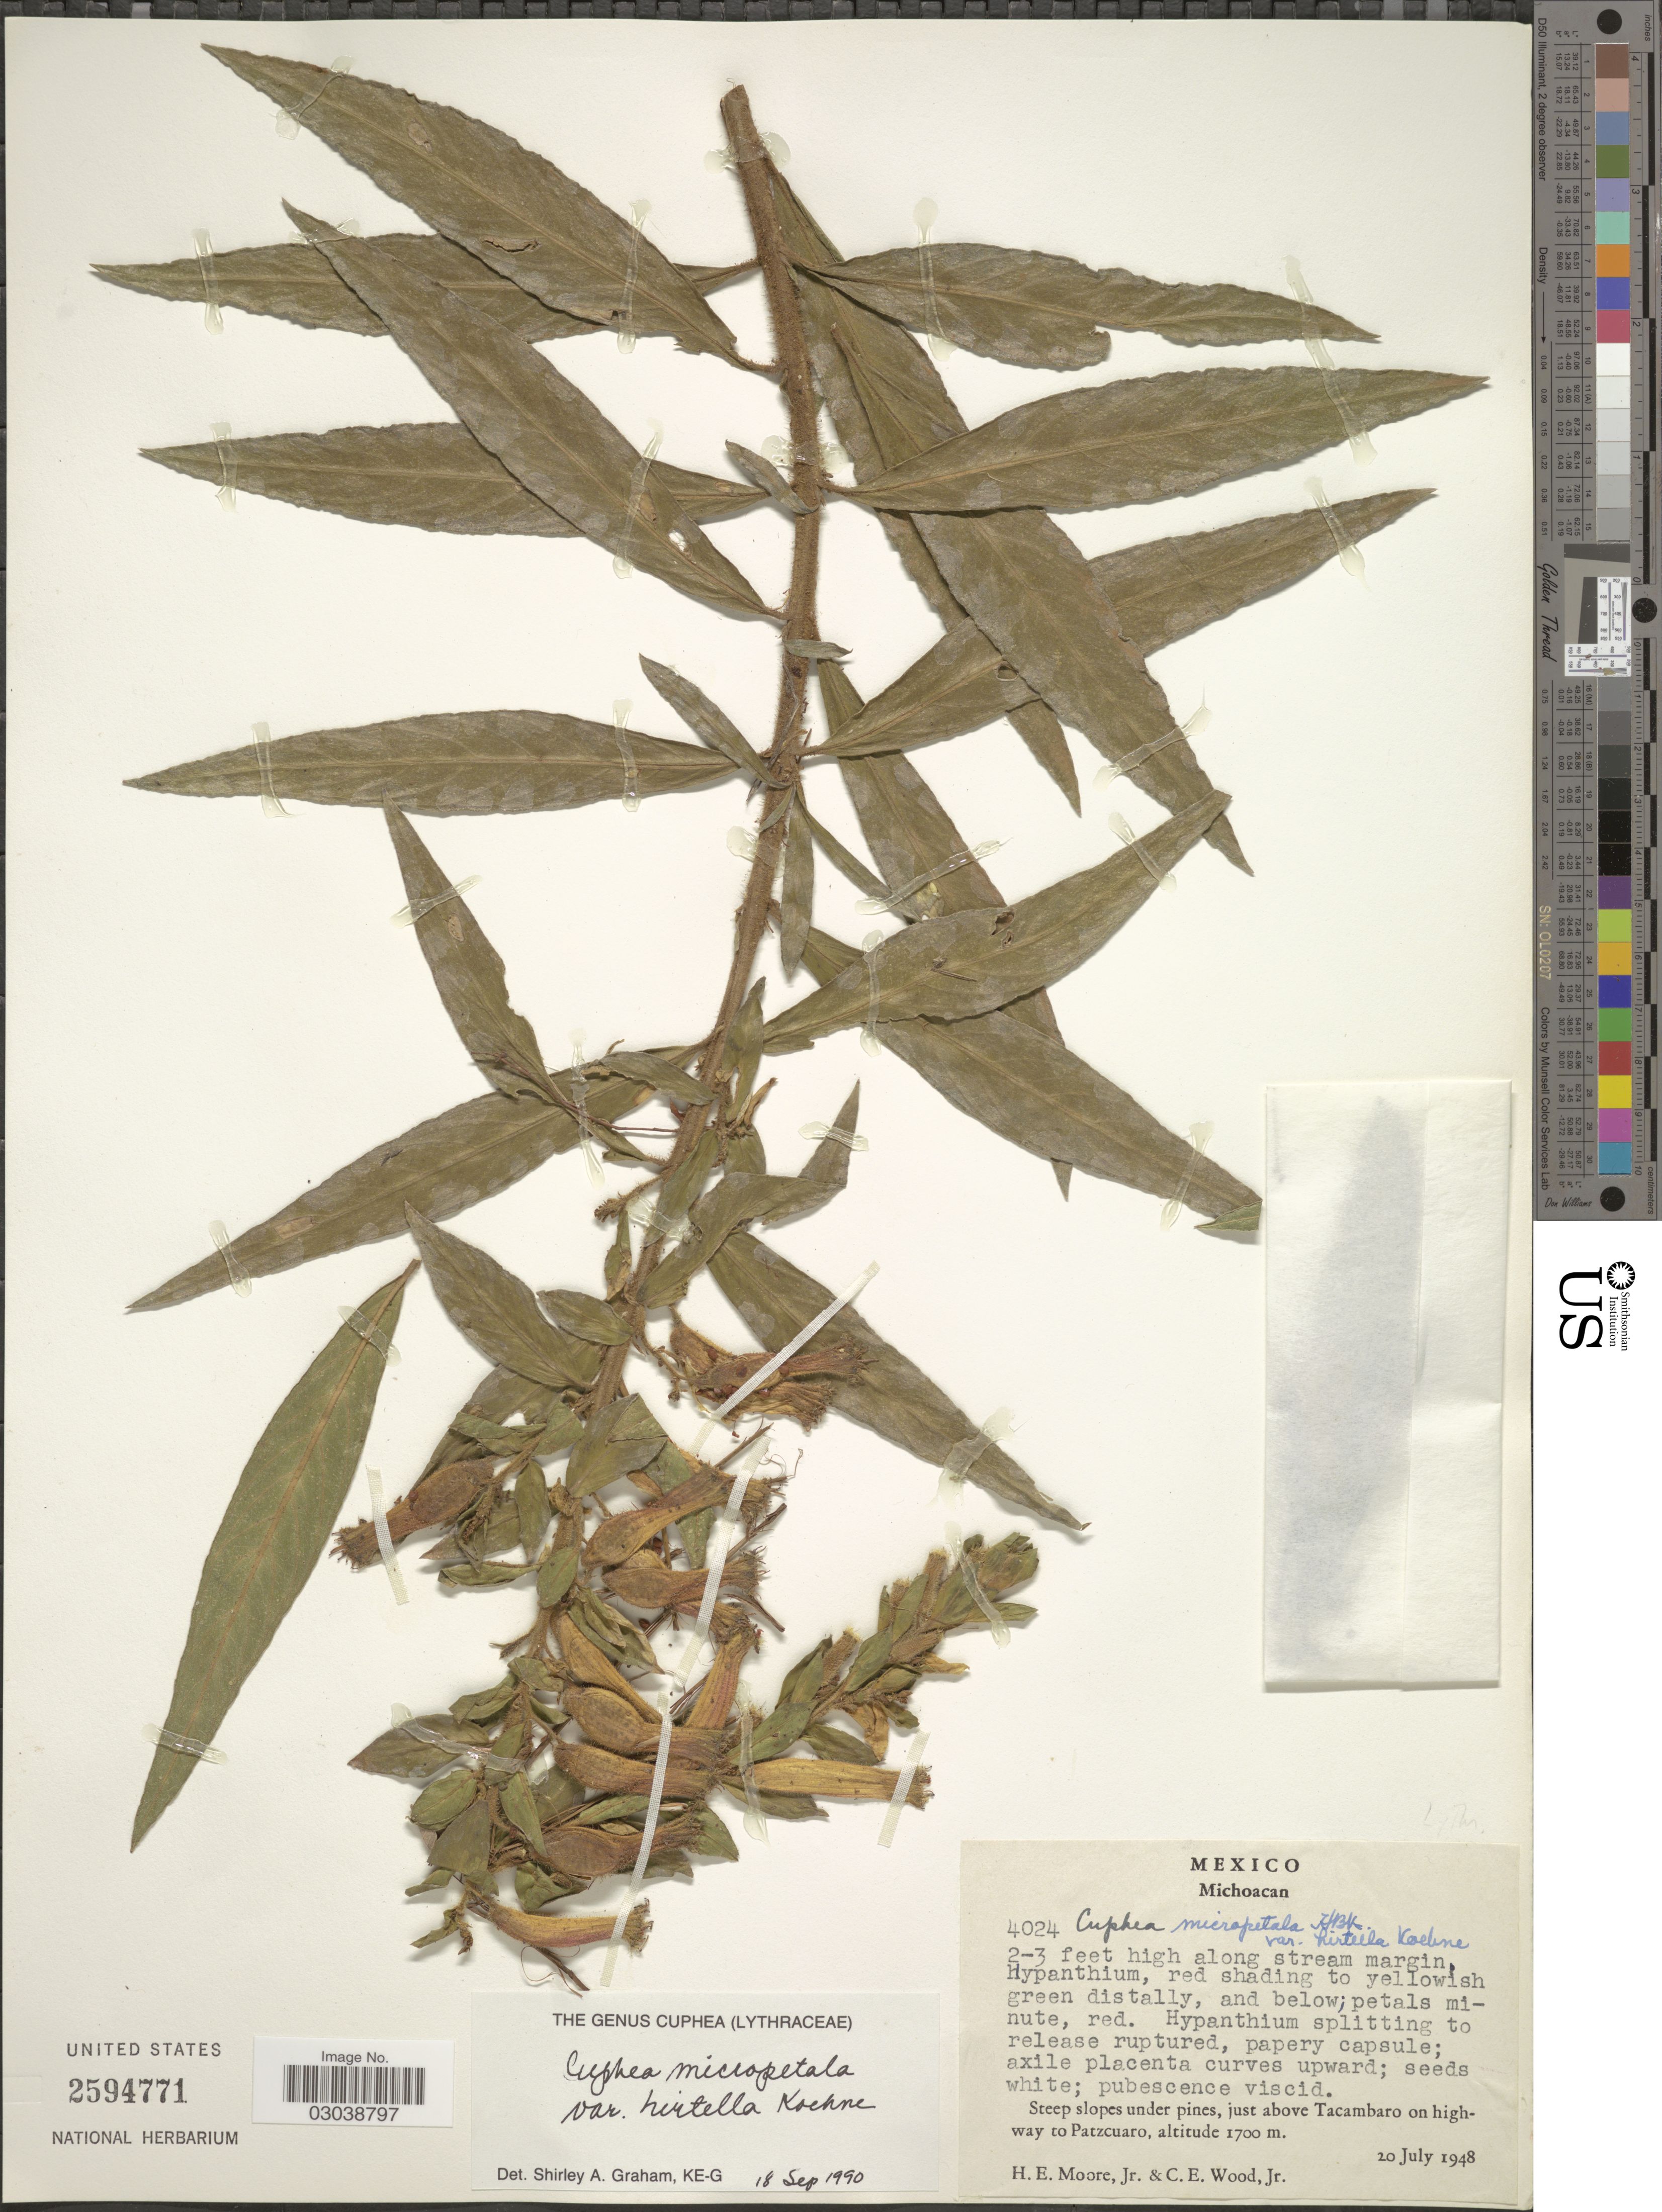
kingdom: Plantae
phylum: Tracheophyta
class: Magnoliopsida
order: Myrtales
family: Lythraceae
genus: Cuphea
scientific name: Cuphea micropetala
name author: Kunth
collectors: H. Moore & C. Wood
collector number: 4024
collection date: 1948-07-20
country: Mexico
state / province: Michoacán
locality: Steep slopes under pines, just above Tacambaro on highway to Patzcuaro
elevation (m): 1700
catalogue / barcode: US 2594771